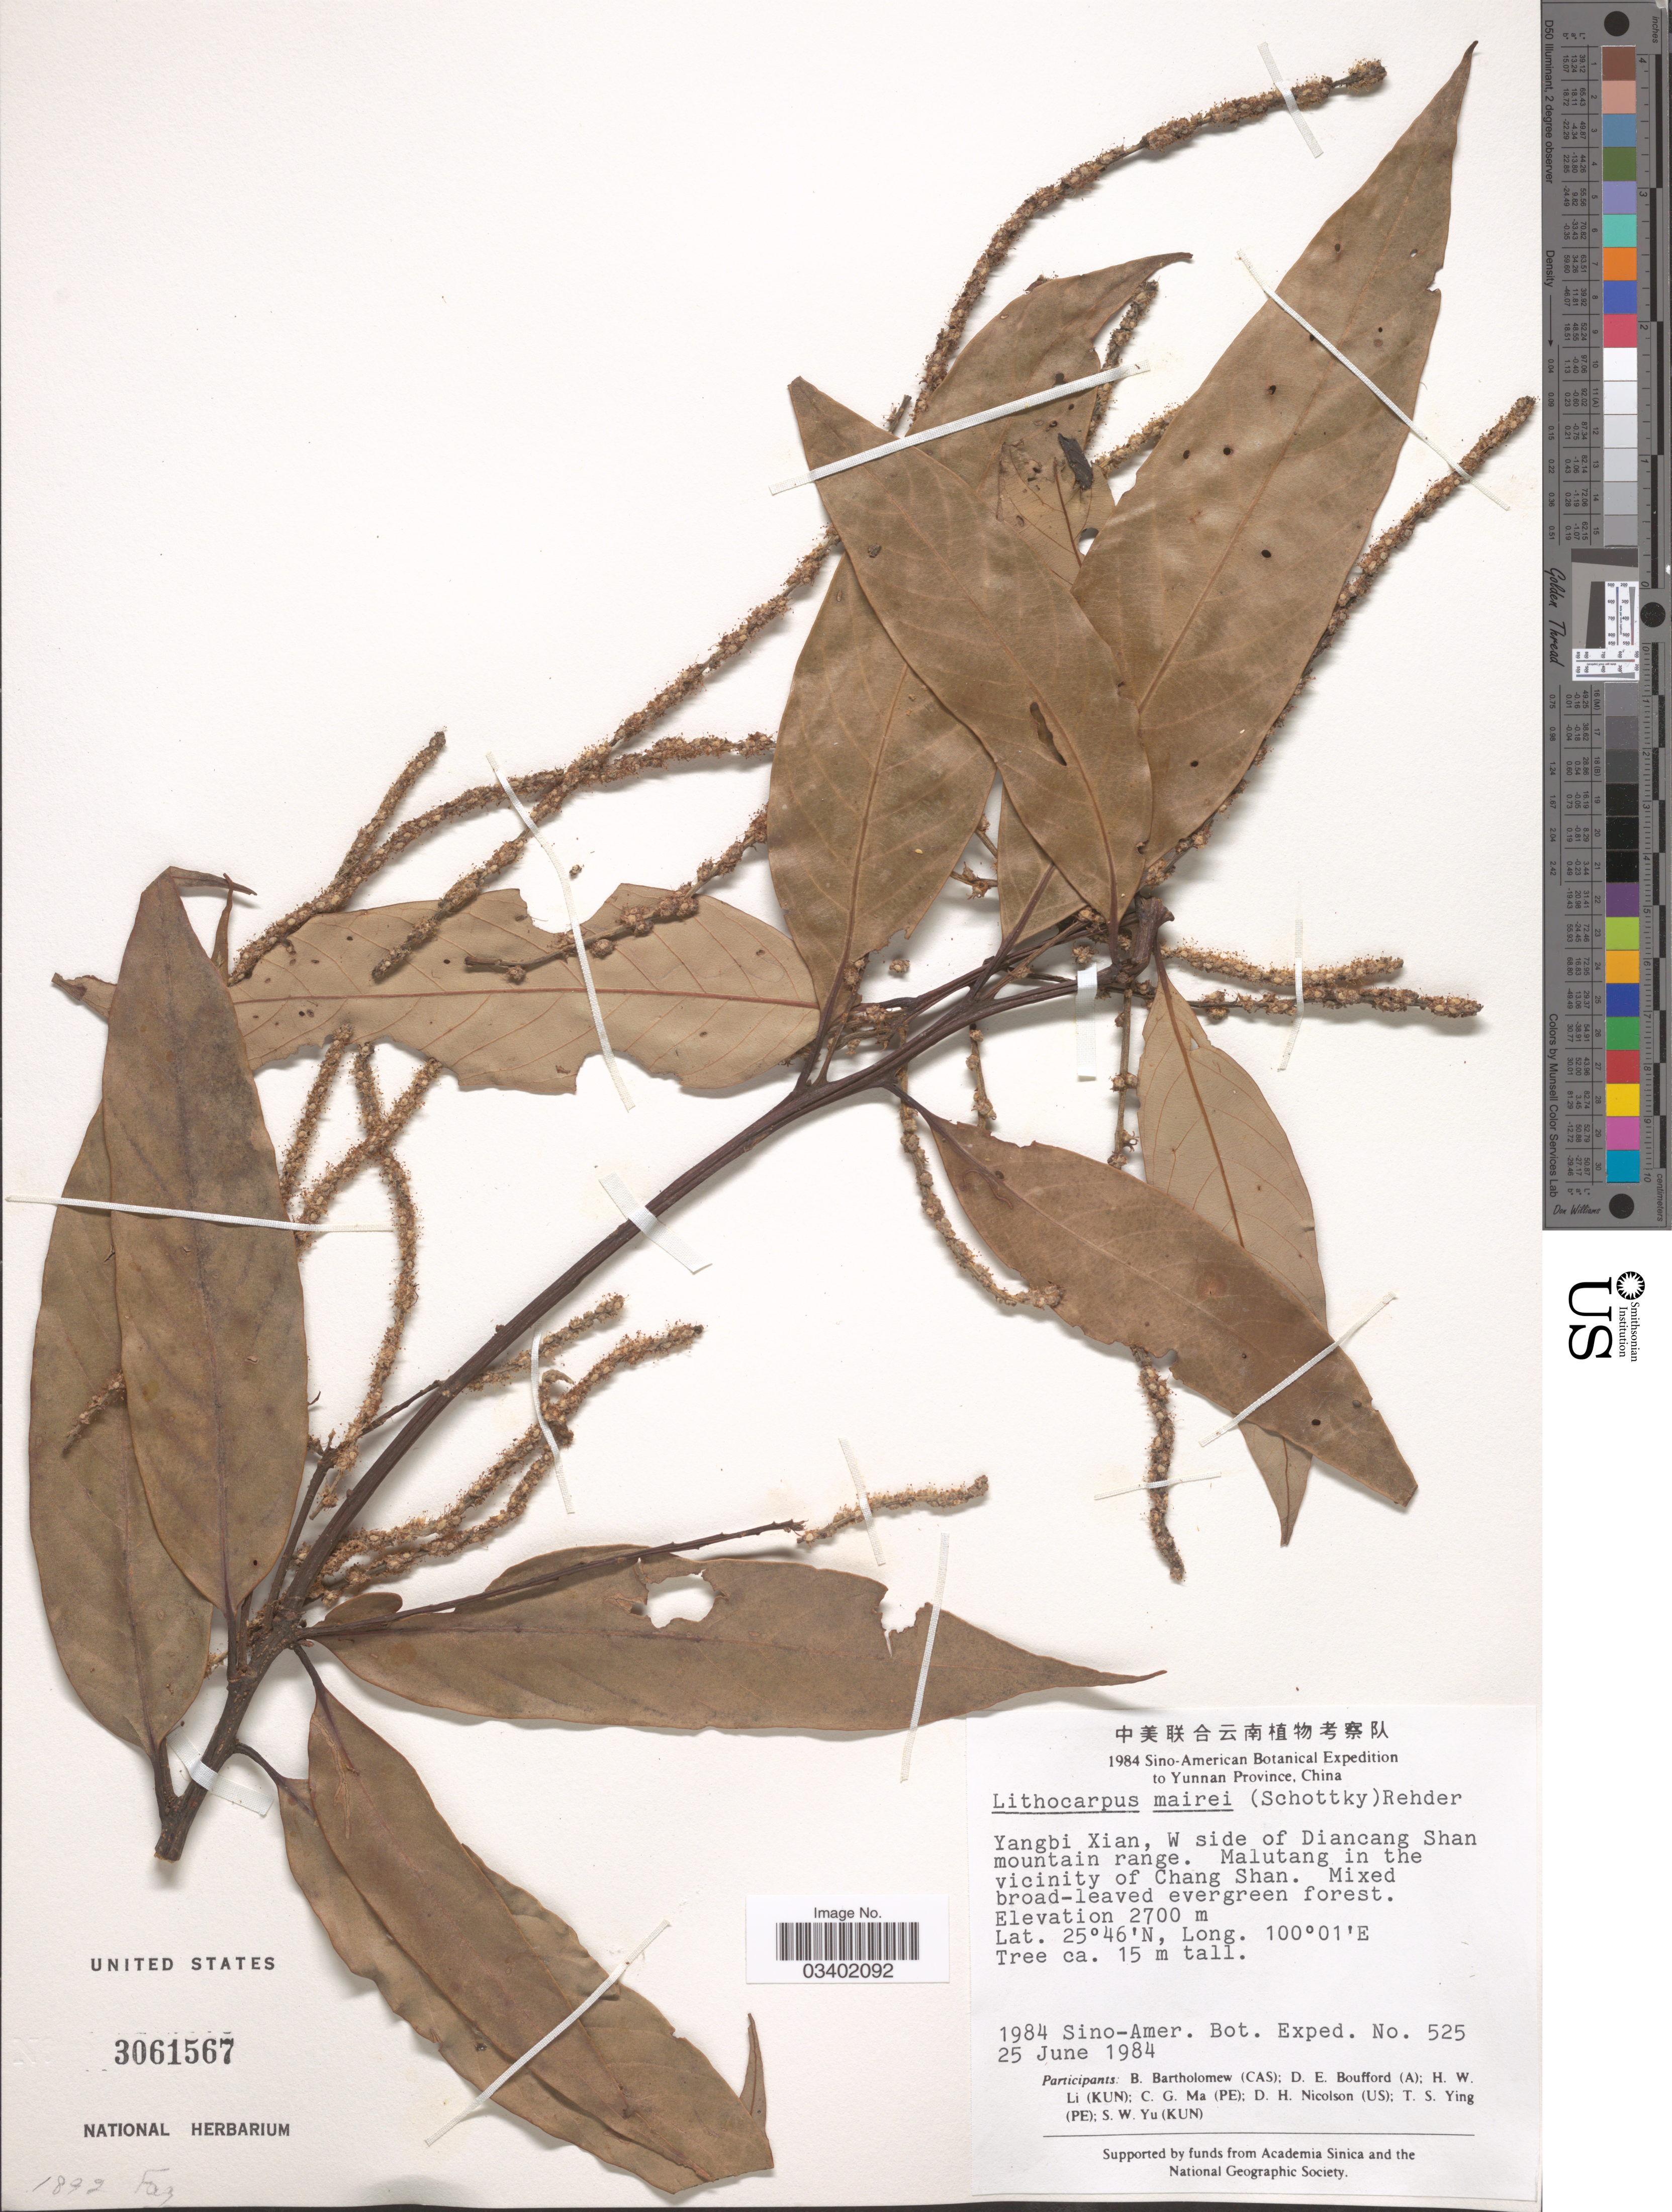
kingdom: Plantae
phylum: Tracheophyta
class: Magnoliopsida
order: Fagales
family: Betulaceae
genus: Betula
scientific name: Betula mairei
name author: (Schottky) Rehder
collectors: Sino-Amer. Bot. Exped. 1984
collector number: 525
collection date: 1984-06-25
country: China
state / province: Yunnan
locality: Yangbi Xian, W side of Diancang Shan mountain range. Malutang in the vicinity of Chang Shan.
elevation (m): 2700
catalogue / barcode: US 3061567